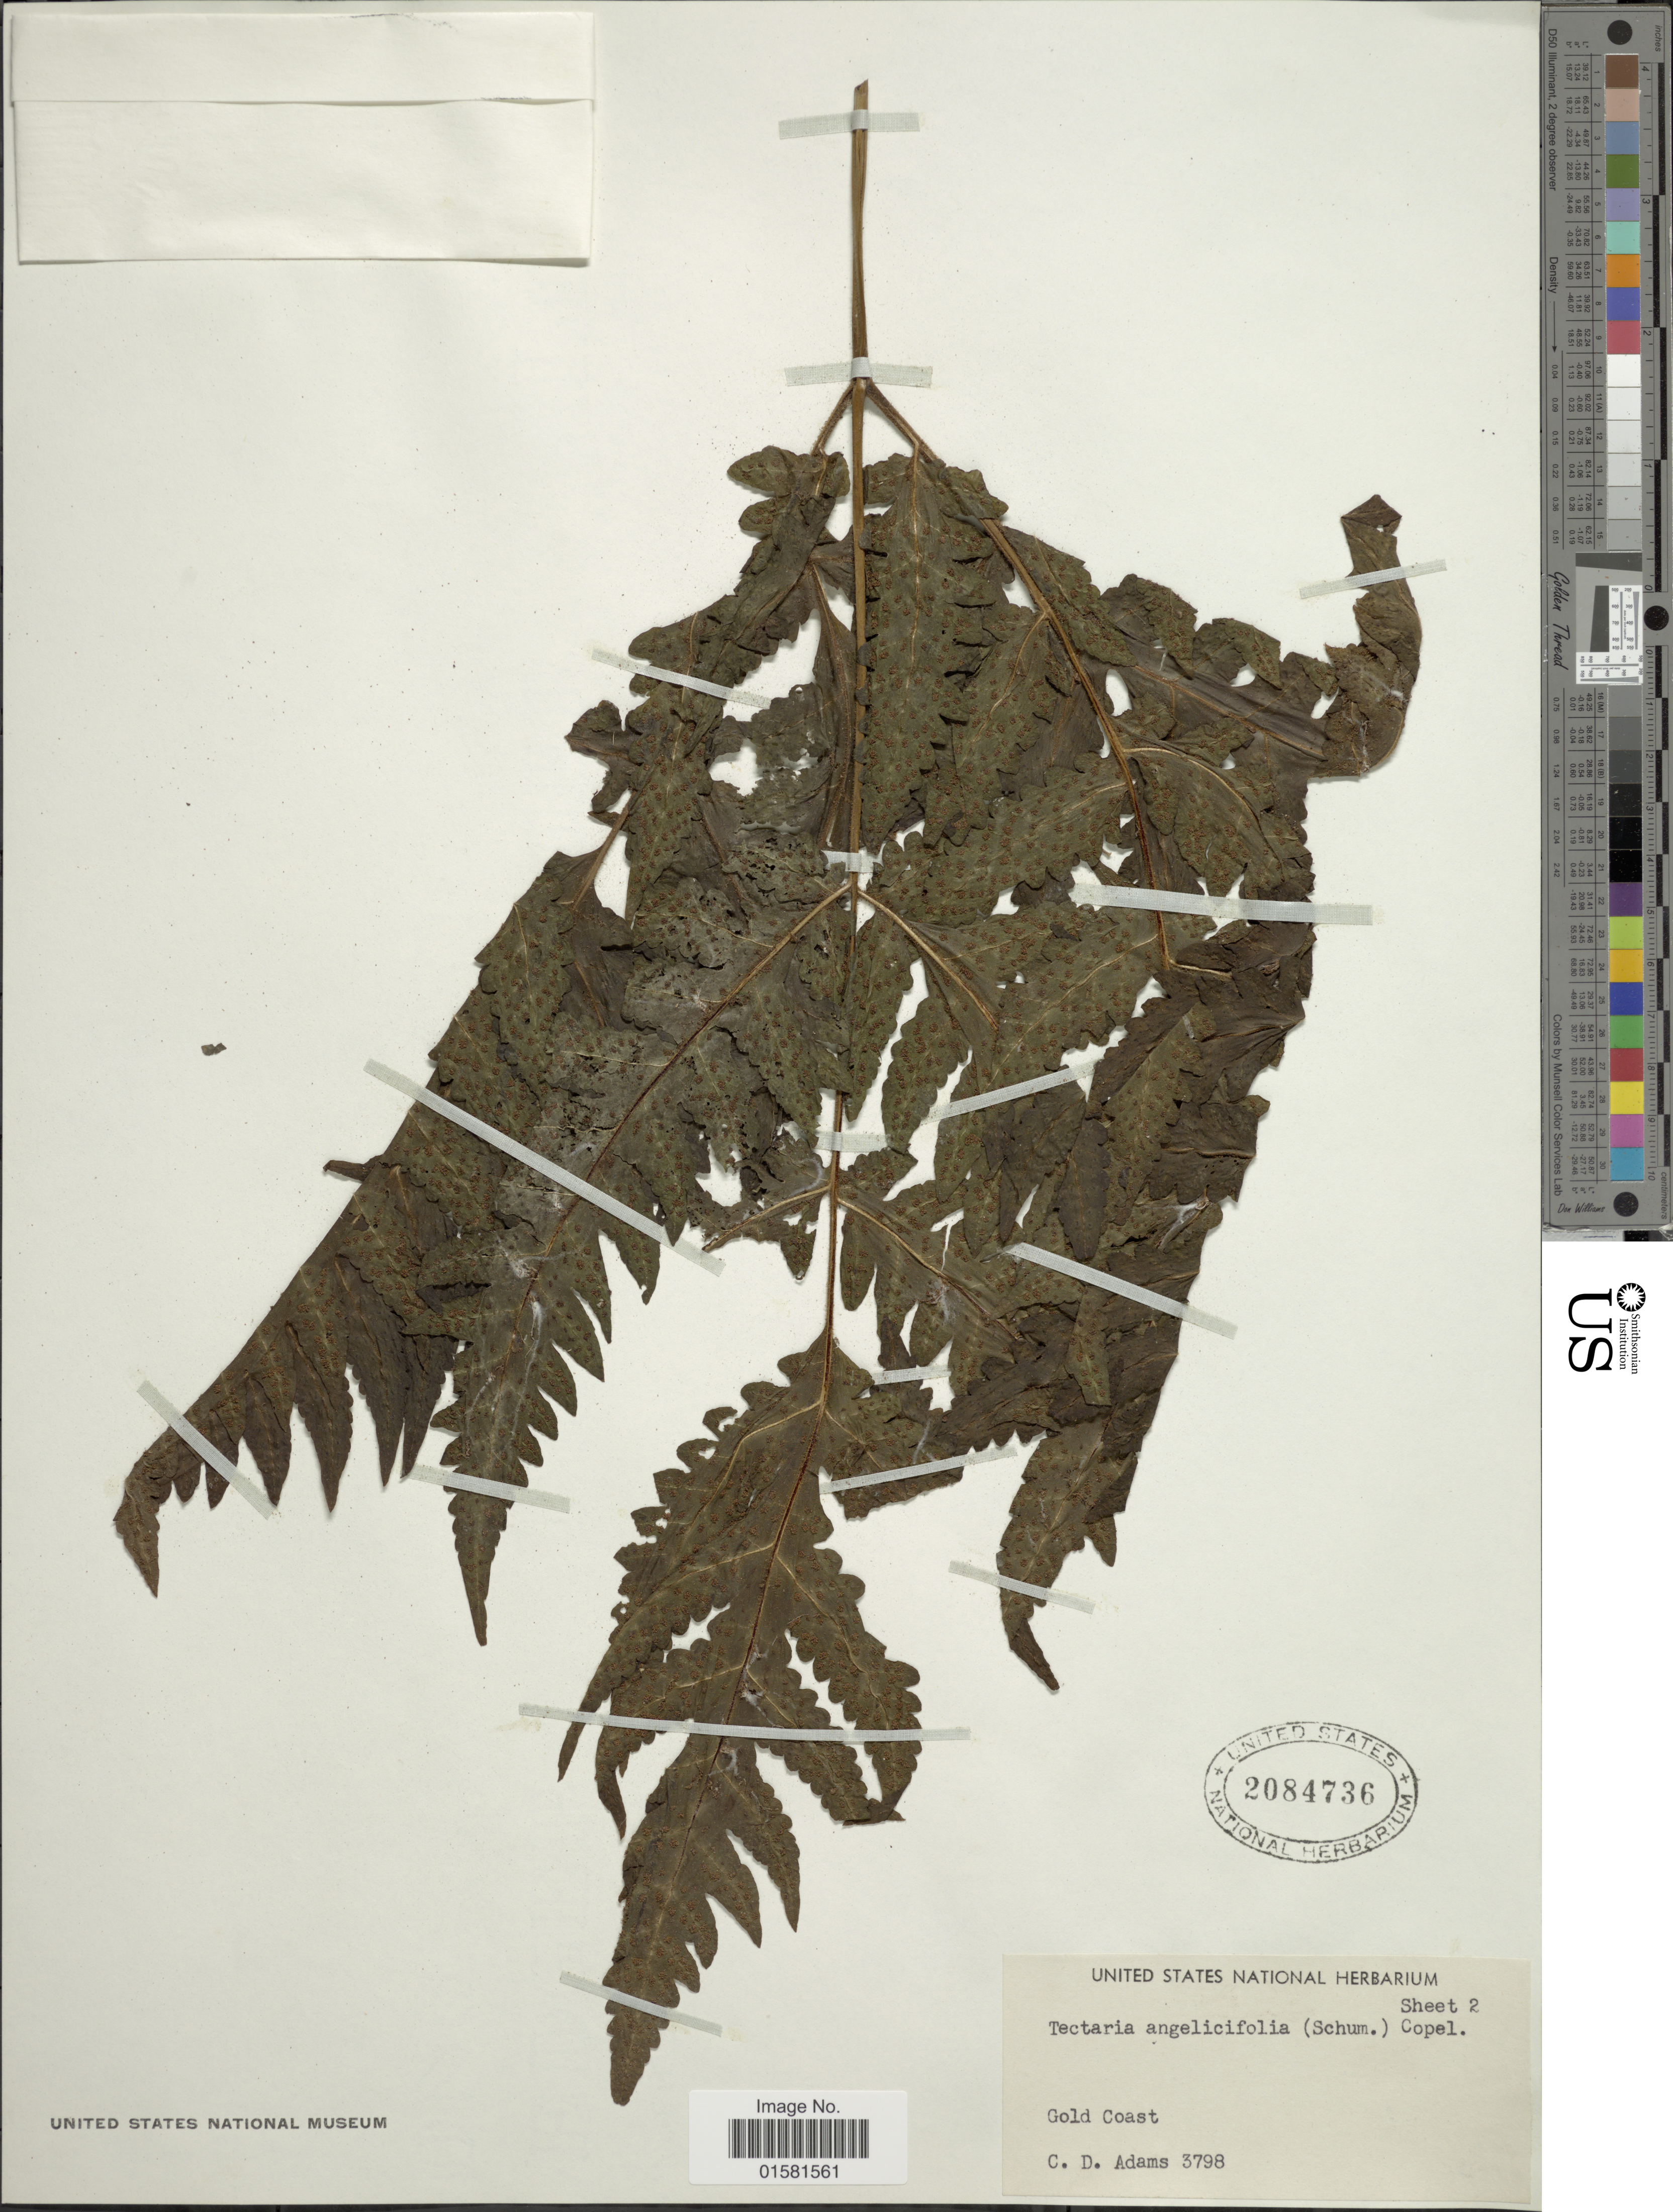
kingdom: Plantae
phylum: Tracheophyta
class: Polypodiopsida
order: Polypodiales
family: Tectariaceae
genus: Tectaria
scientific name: Tectaria angelicifolia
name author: (Schum.) Copel.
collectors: C. D. Adams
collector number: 3798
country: Ghana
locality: Gold Coast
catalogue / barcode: US 2084736